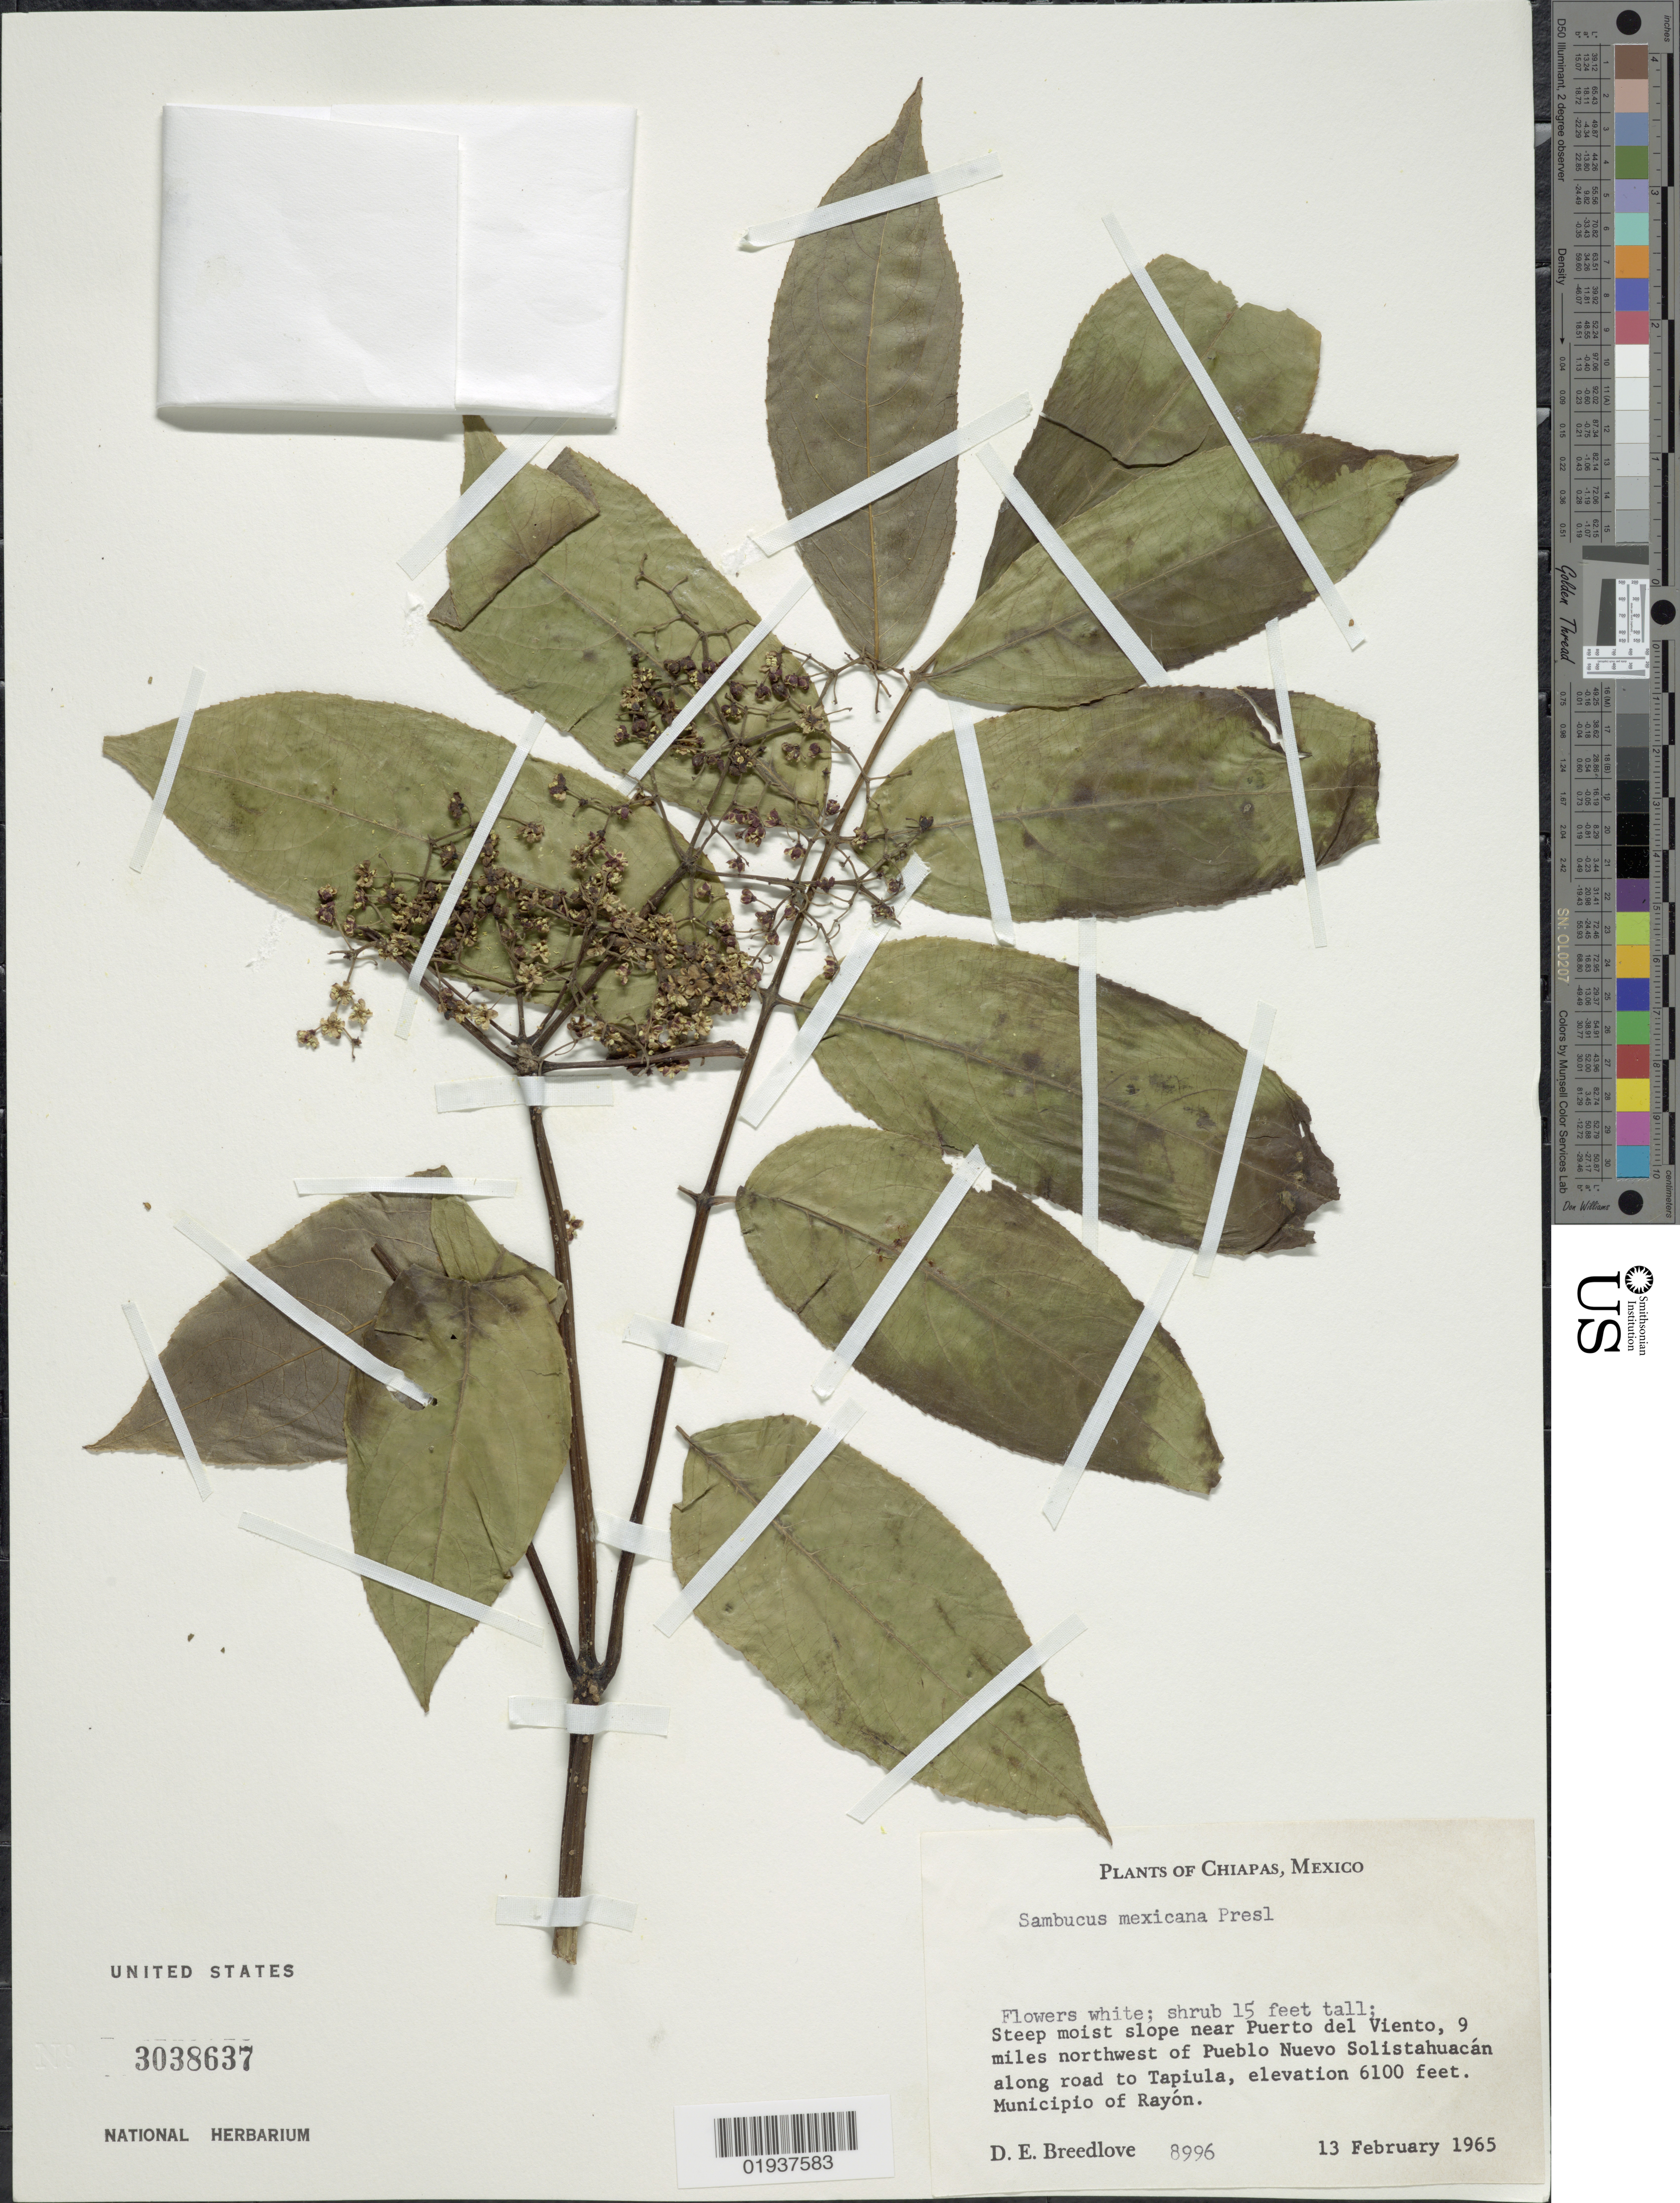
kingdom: Plantae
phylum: Tracheophyta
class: Magnoliopsida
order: Dipsacales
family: Viburnaceae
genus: Sambucus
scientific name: Sambucus mexicana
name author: C. Presl ex DC.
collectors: D. E. Breedlove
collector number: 8996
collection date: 1965-02-13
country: Mexico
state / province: Chiapas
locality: Steep moist slope near Puerto del Viento, 9 miles northwest of Pueblo Nuevo Solistahuacán along road to Tapiula, Municipio of Rayón.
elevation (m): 1859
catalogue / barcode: US 3038637